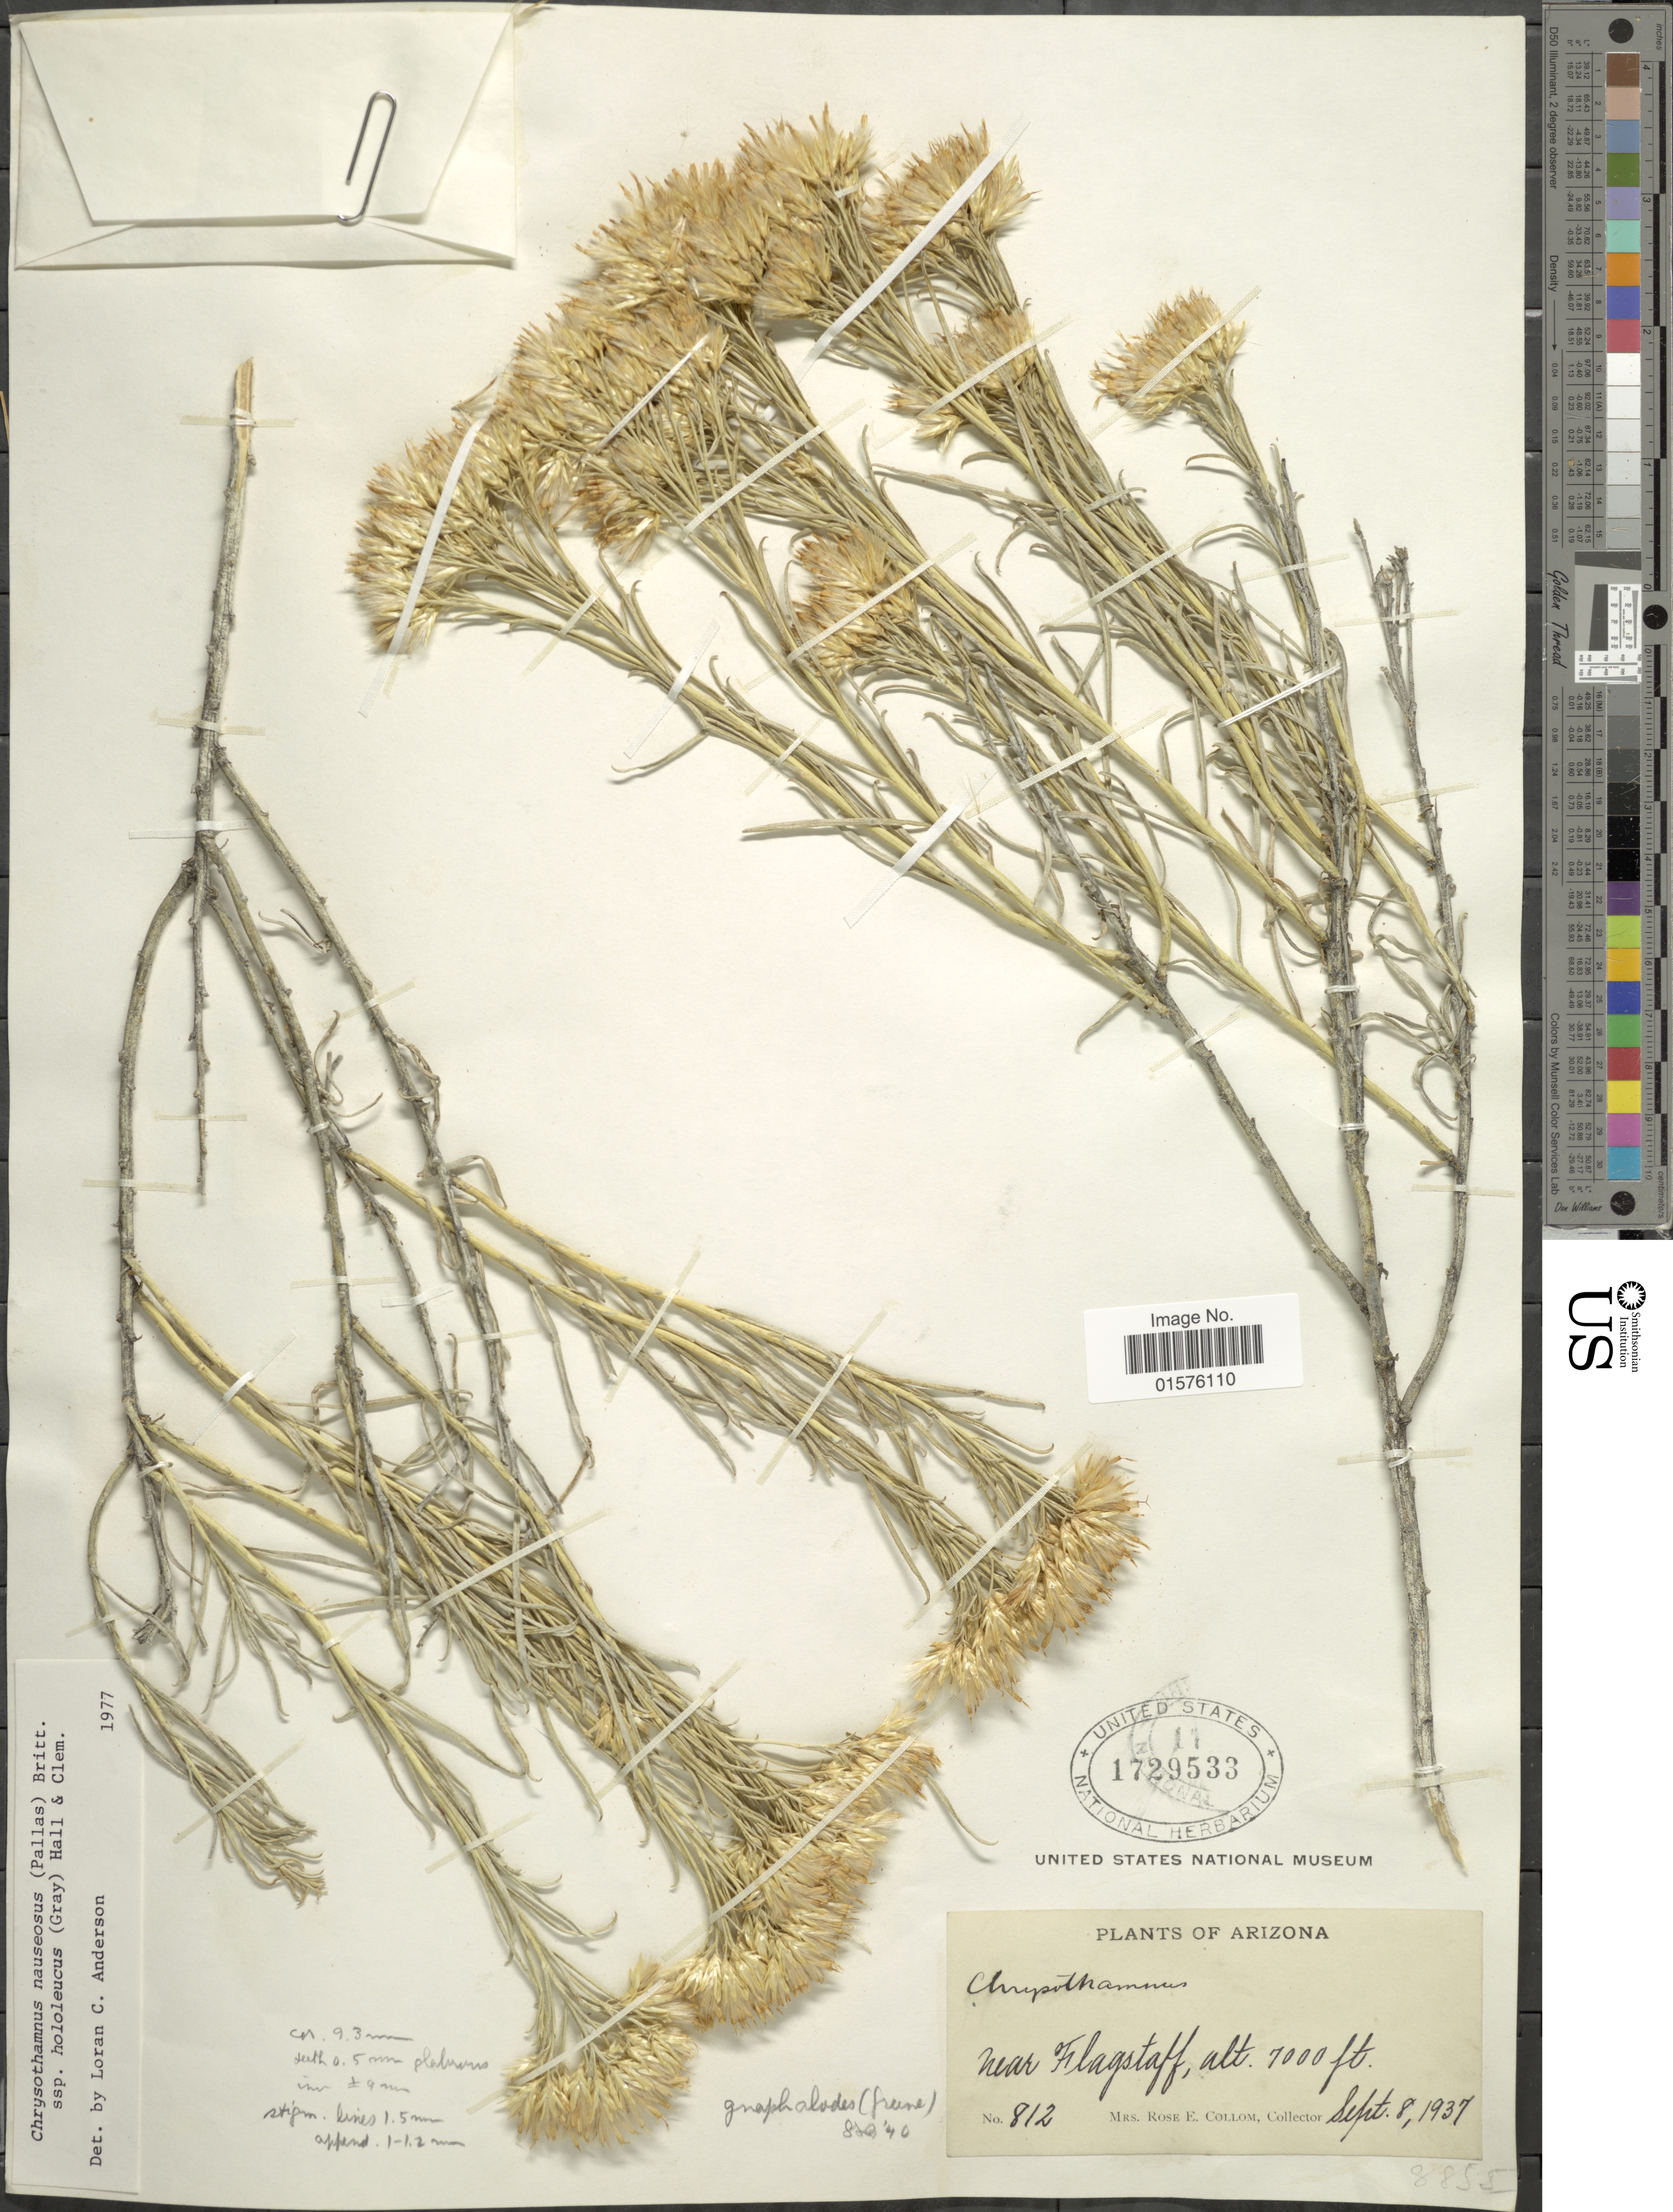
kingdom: Plantae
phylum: Tracheophyta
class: Magnoliopsida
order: Asterales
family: Asteraceae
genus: Ericameria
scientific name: Ericameria nauseosa var. hololeuca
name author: (A. Gray) G.L. Nesom & G.I. Baird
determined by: Urbatsch, Lowell E., Curator (LSU), Louisiana State University (UNITED STATES)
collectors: R. E. Collom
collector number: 812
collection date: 1937-09-08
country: United States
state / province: Arizona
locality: Near F'lagstaff.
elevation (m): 2134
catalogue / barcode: US 1729533